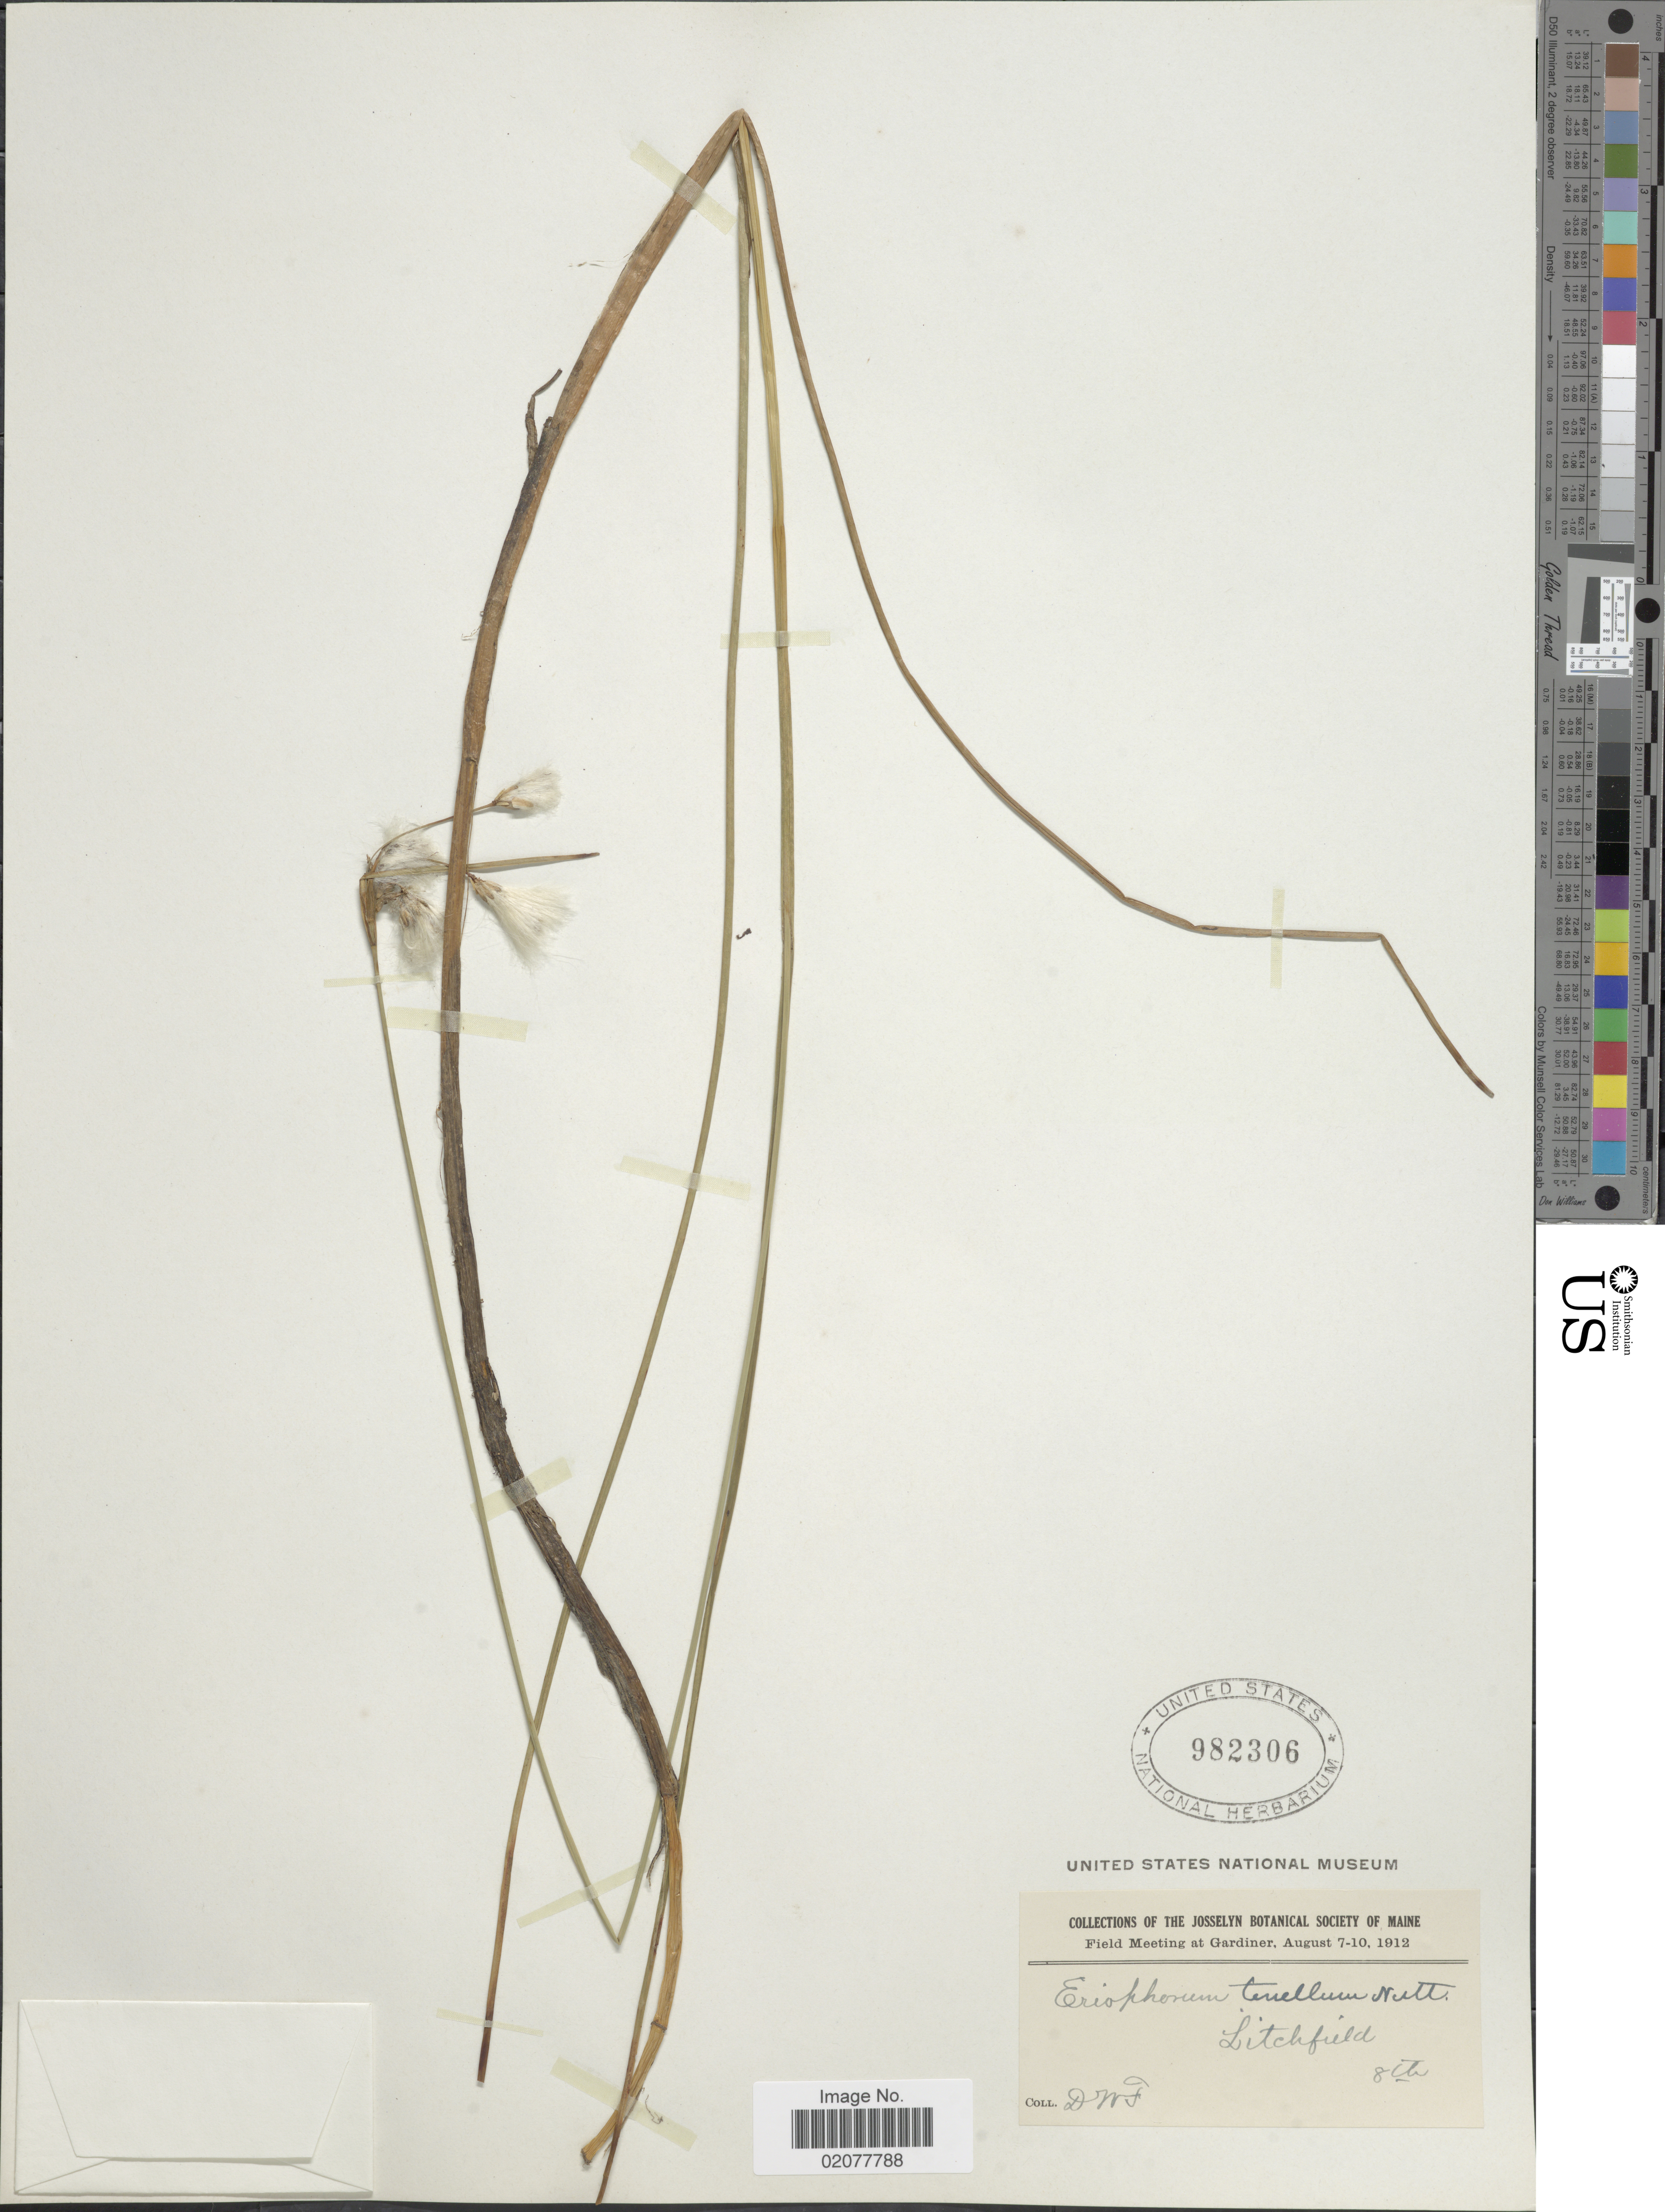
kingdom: Plantae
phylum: Tracheophyta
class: Liliopsida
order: Poales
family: Cyperaceae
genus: Eriophorum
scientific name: Eriophorum tenellum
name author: Nutt.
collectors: D. W. F.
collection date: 1912-08-08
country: United States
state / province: Maine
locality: Litchfield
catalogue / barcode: US 982306